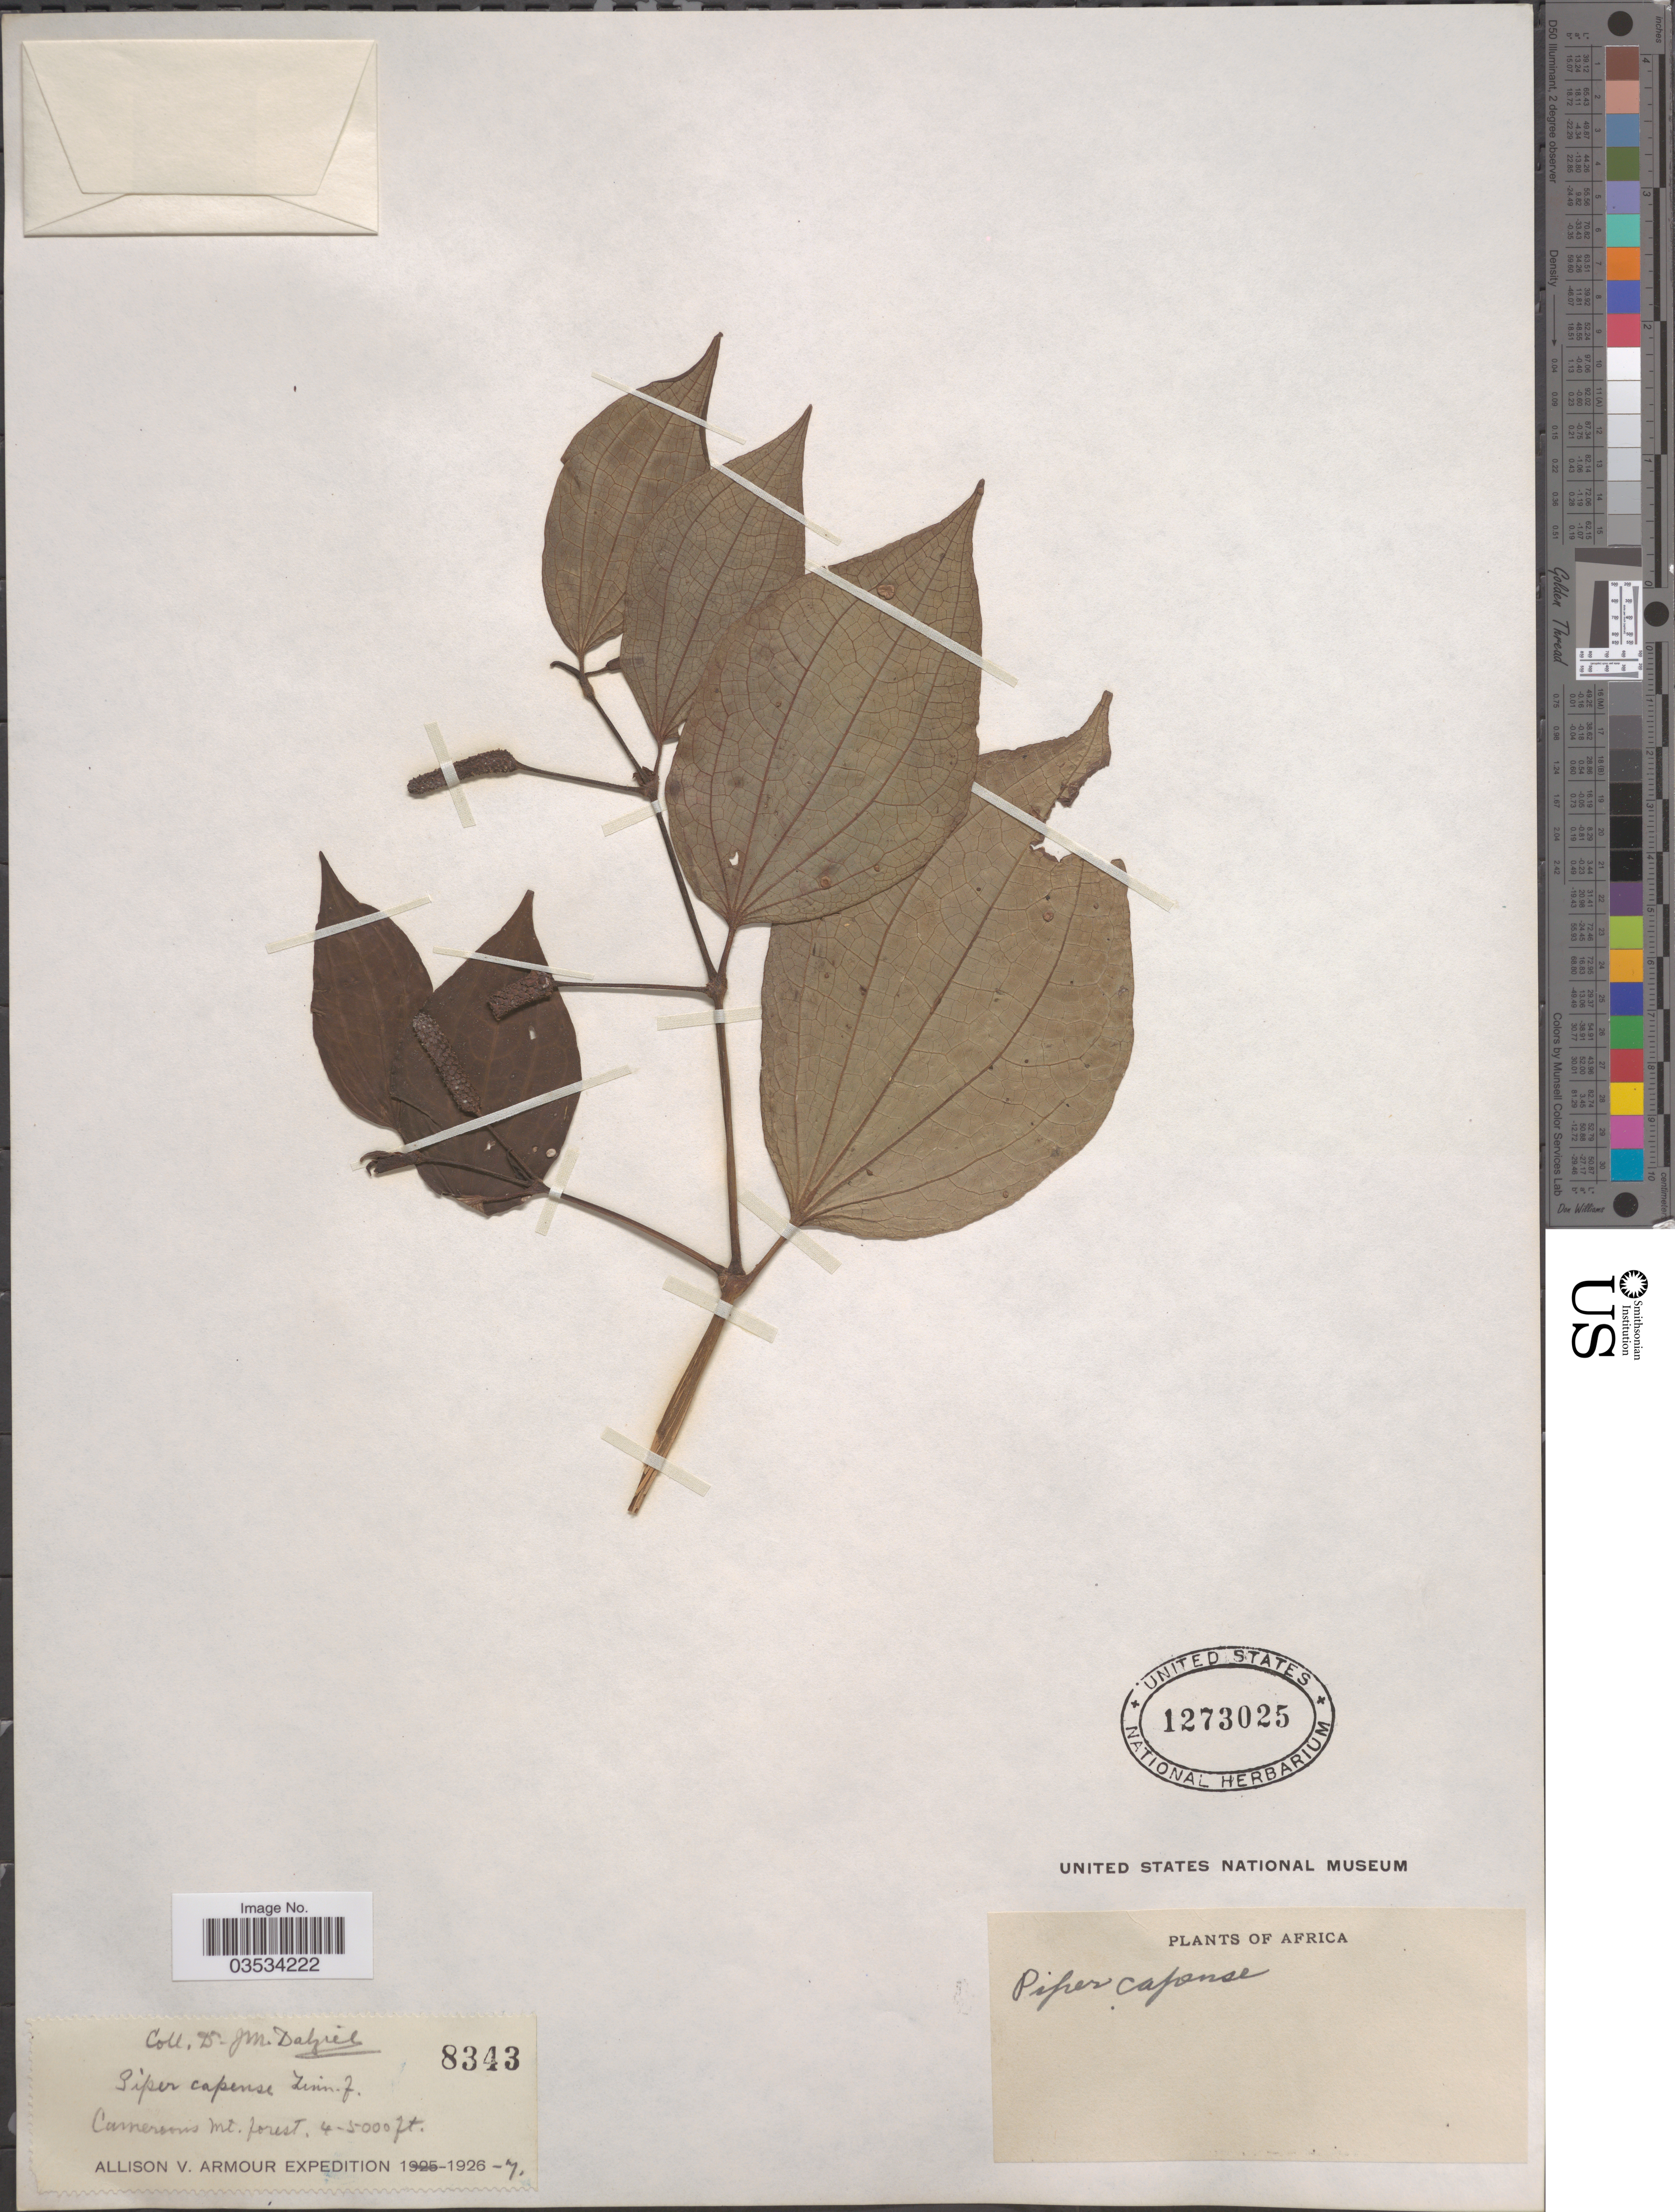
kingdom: Plantae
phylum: Tracheophyta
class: Magnoliopsida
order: Piperales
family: Piperaceae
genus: Piper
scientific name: Piper capense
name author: L. f.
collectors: J. Dalziel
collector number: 8343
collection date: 1926-07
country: Cameroon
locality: Cameroons Mt. forest.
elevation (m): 1219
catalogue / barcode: US 1273025